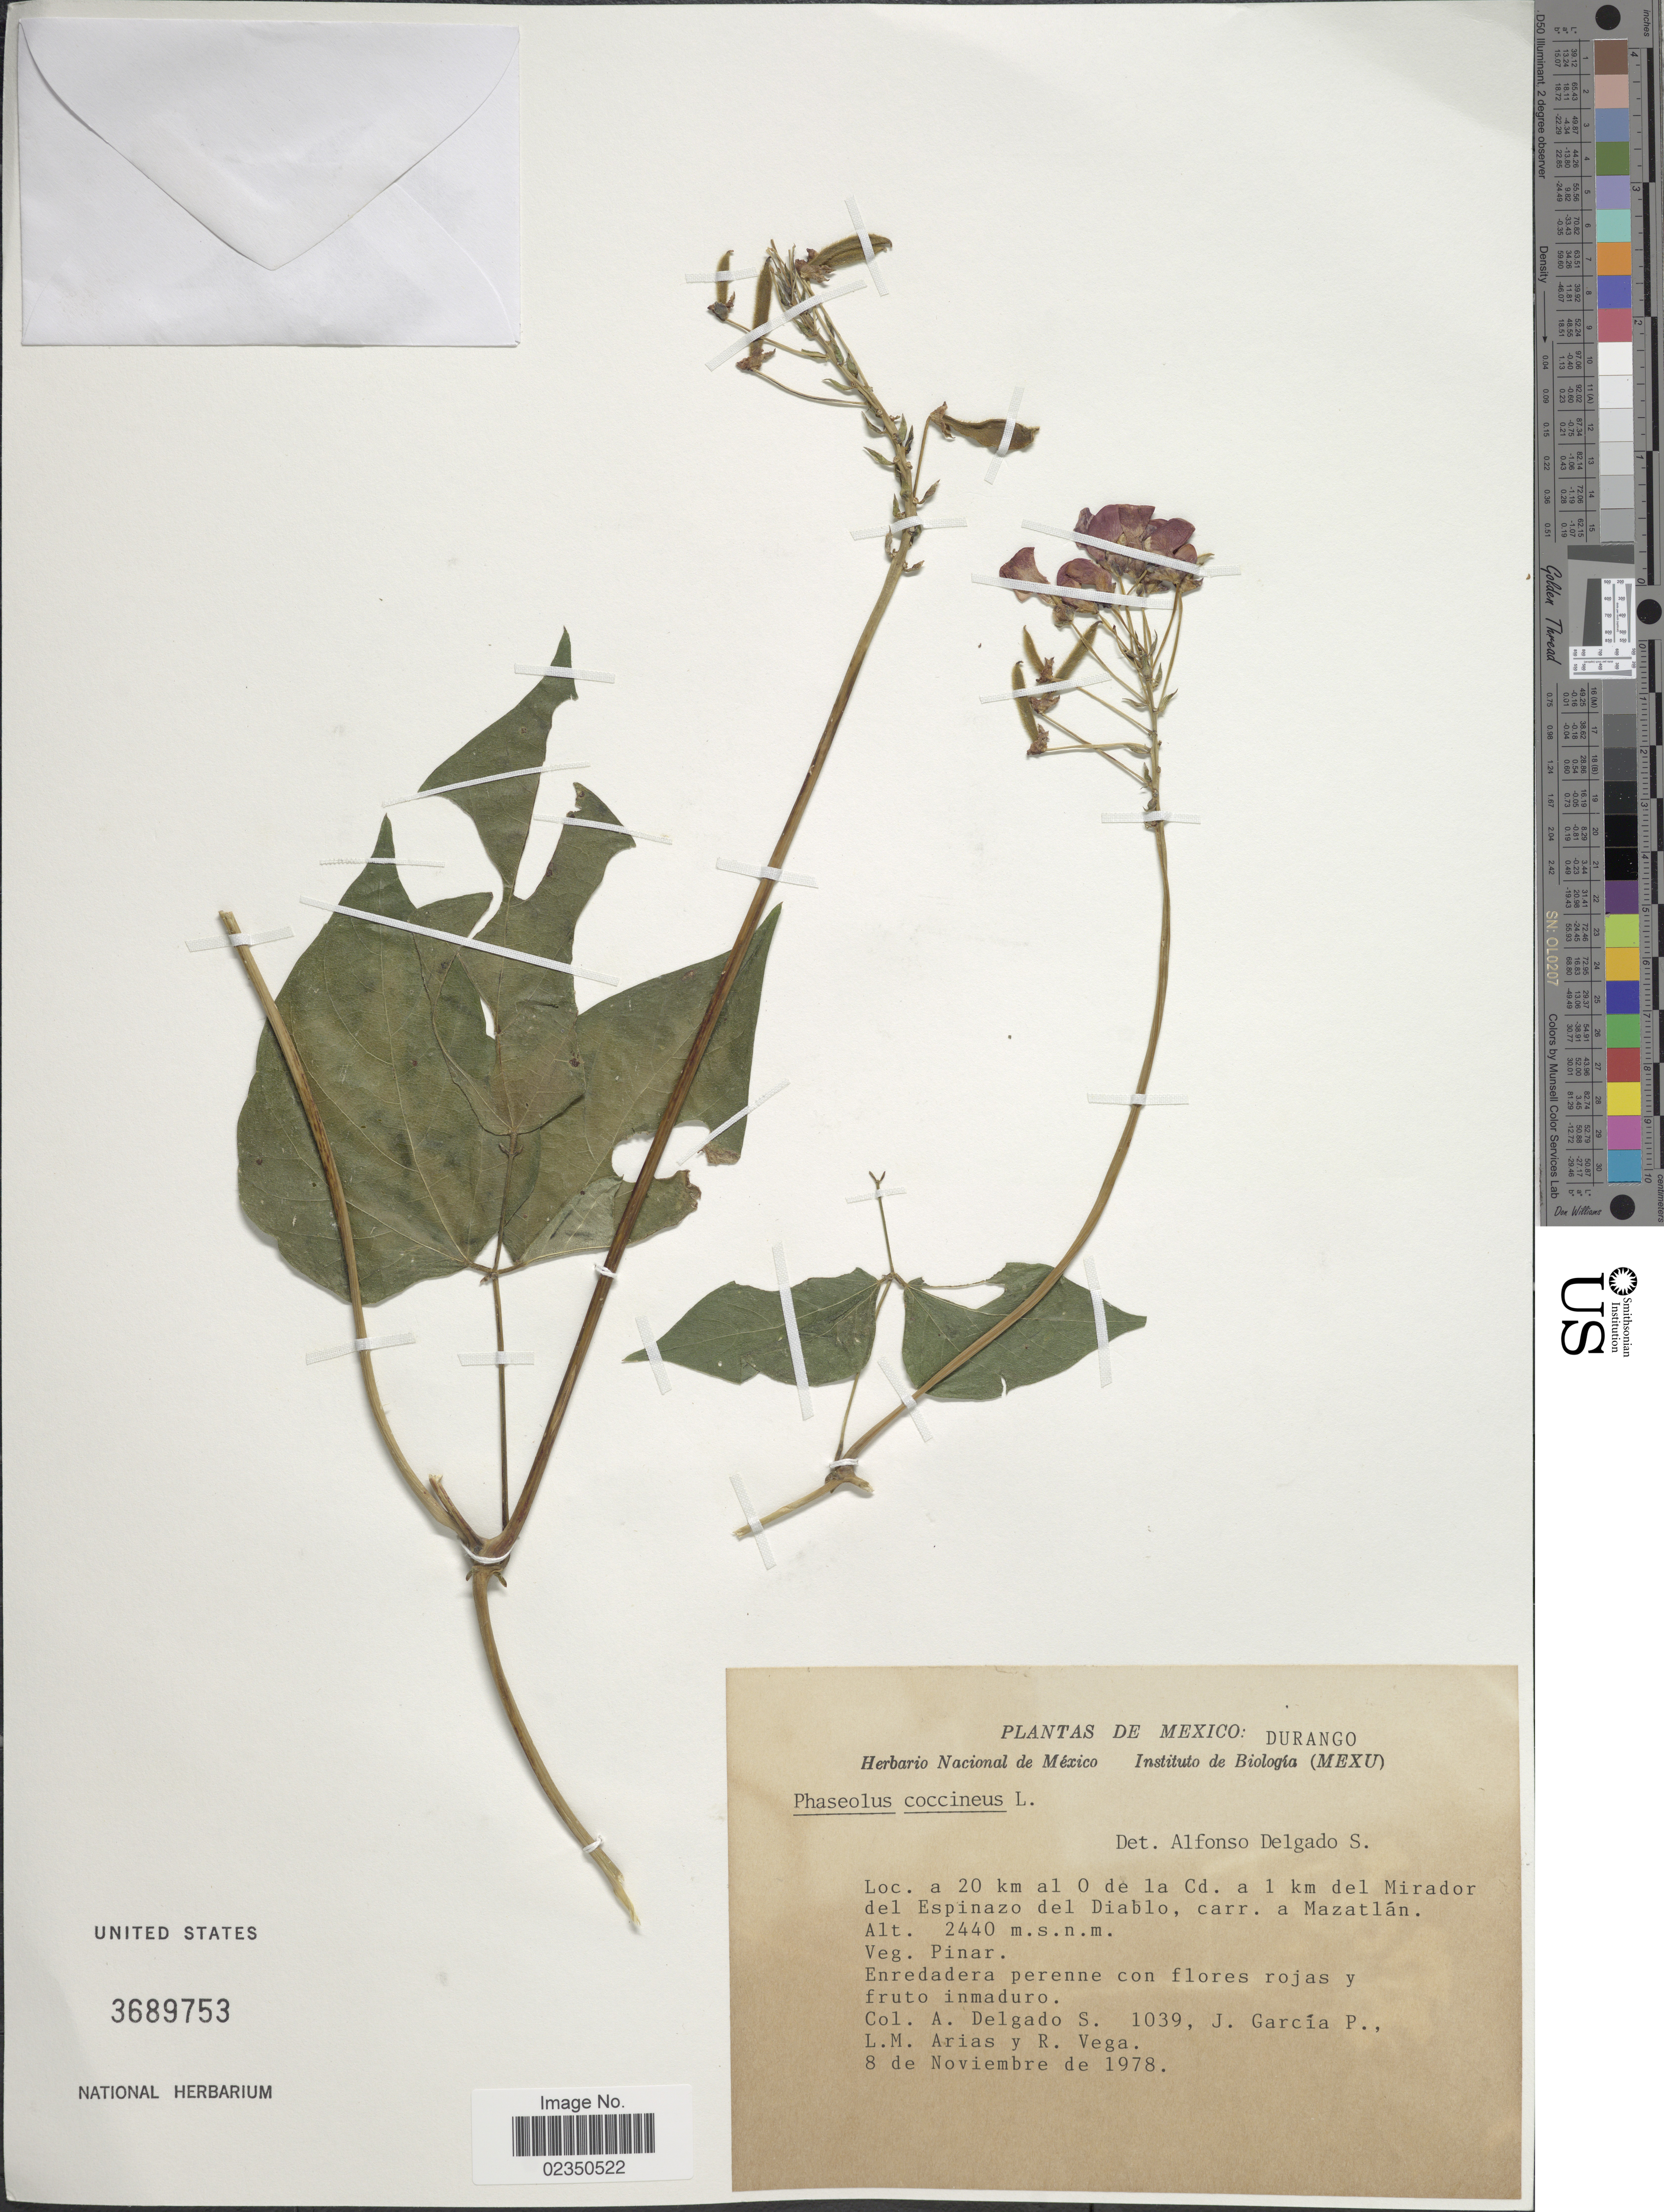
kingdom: Plantae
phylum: Tracheophyta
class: Magnoliopsida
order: Fabales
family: Fabaceae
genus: Phaseolus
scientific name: Phaseolus coccineus var. coccineus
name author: L.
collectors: A. Delgado S., J. García-P., L. Arias & R. Vega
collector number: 1039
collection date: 1978-11-08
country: Mexico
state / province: Durango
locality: A 20 km al O de la Cd. a 1 km del Mirador del Espinazo del Diablo, carr. a Mazatlan.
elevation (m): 2440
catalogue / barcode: US 3689753